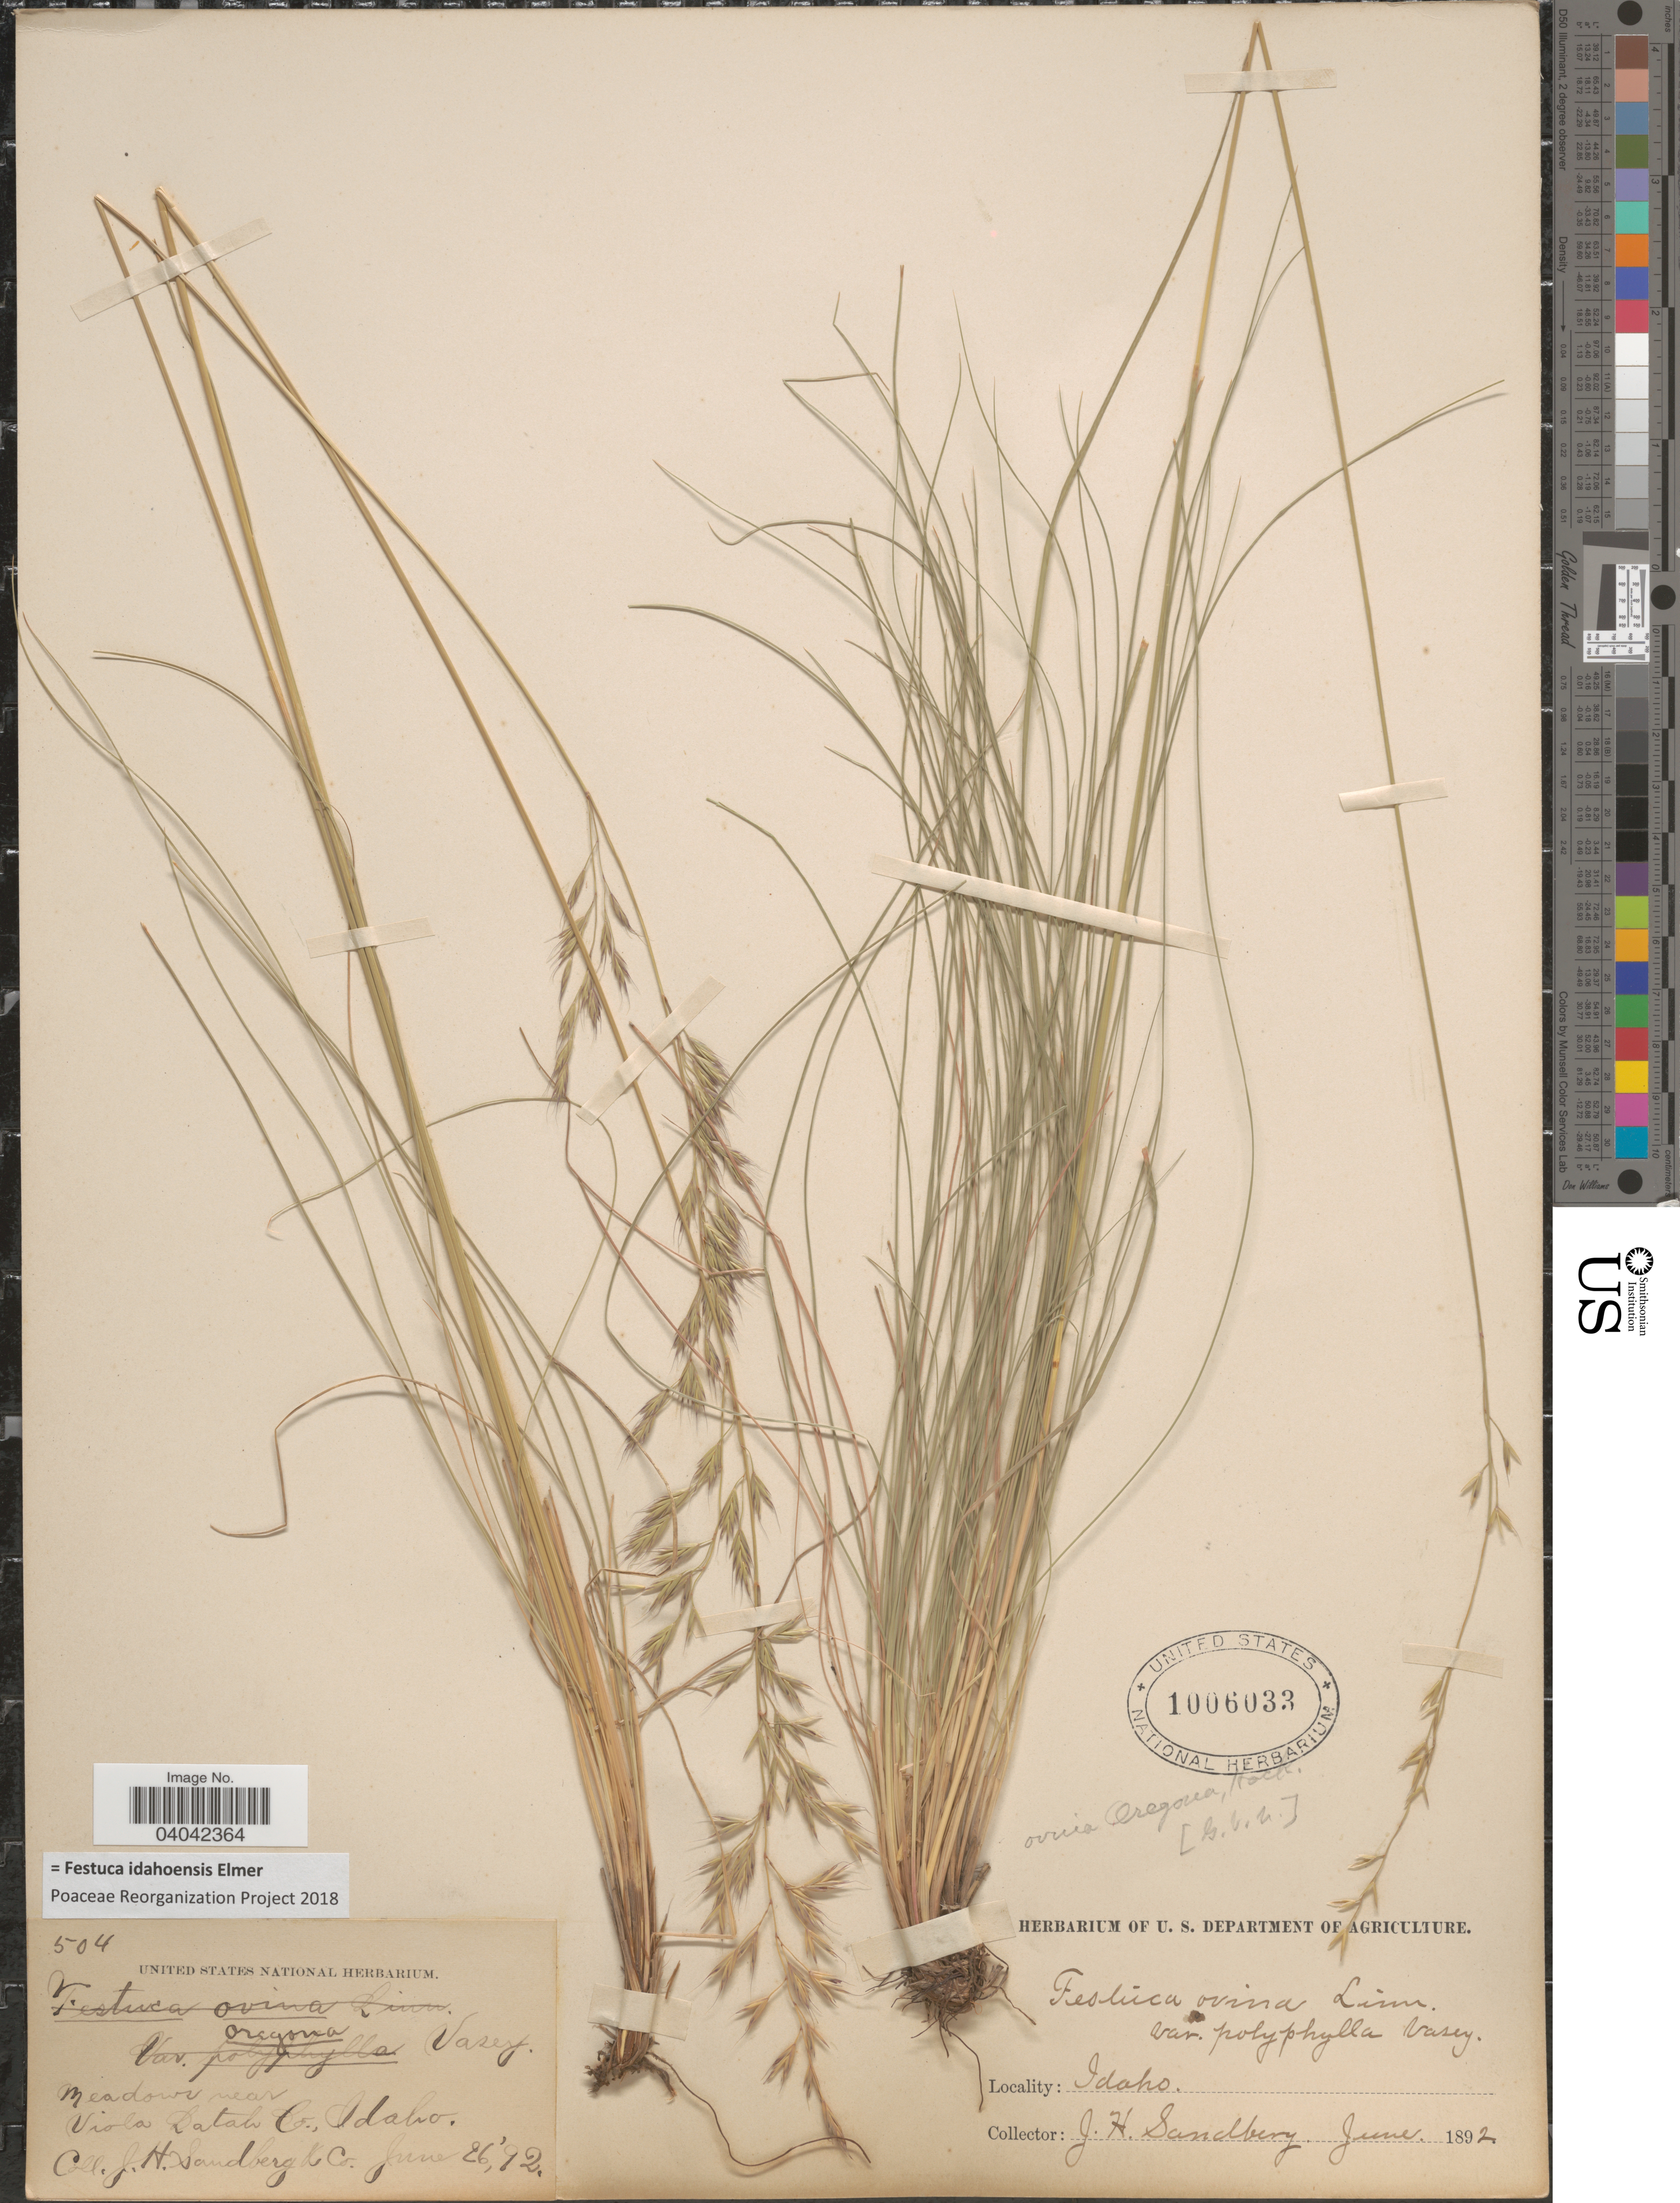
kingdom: Plantae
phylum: Tracheophyta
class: Liliopsida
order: Poales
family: Poaceae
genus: Festuca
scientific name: Festuca idahoensis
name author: Elmer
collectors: J. H. Sandberg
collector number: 504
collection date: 1892-06-26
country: United States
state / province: Idaho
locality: Meadows near Viola. Latah Co.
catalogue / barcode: US 1006033